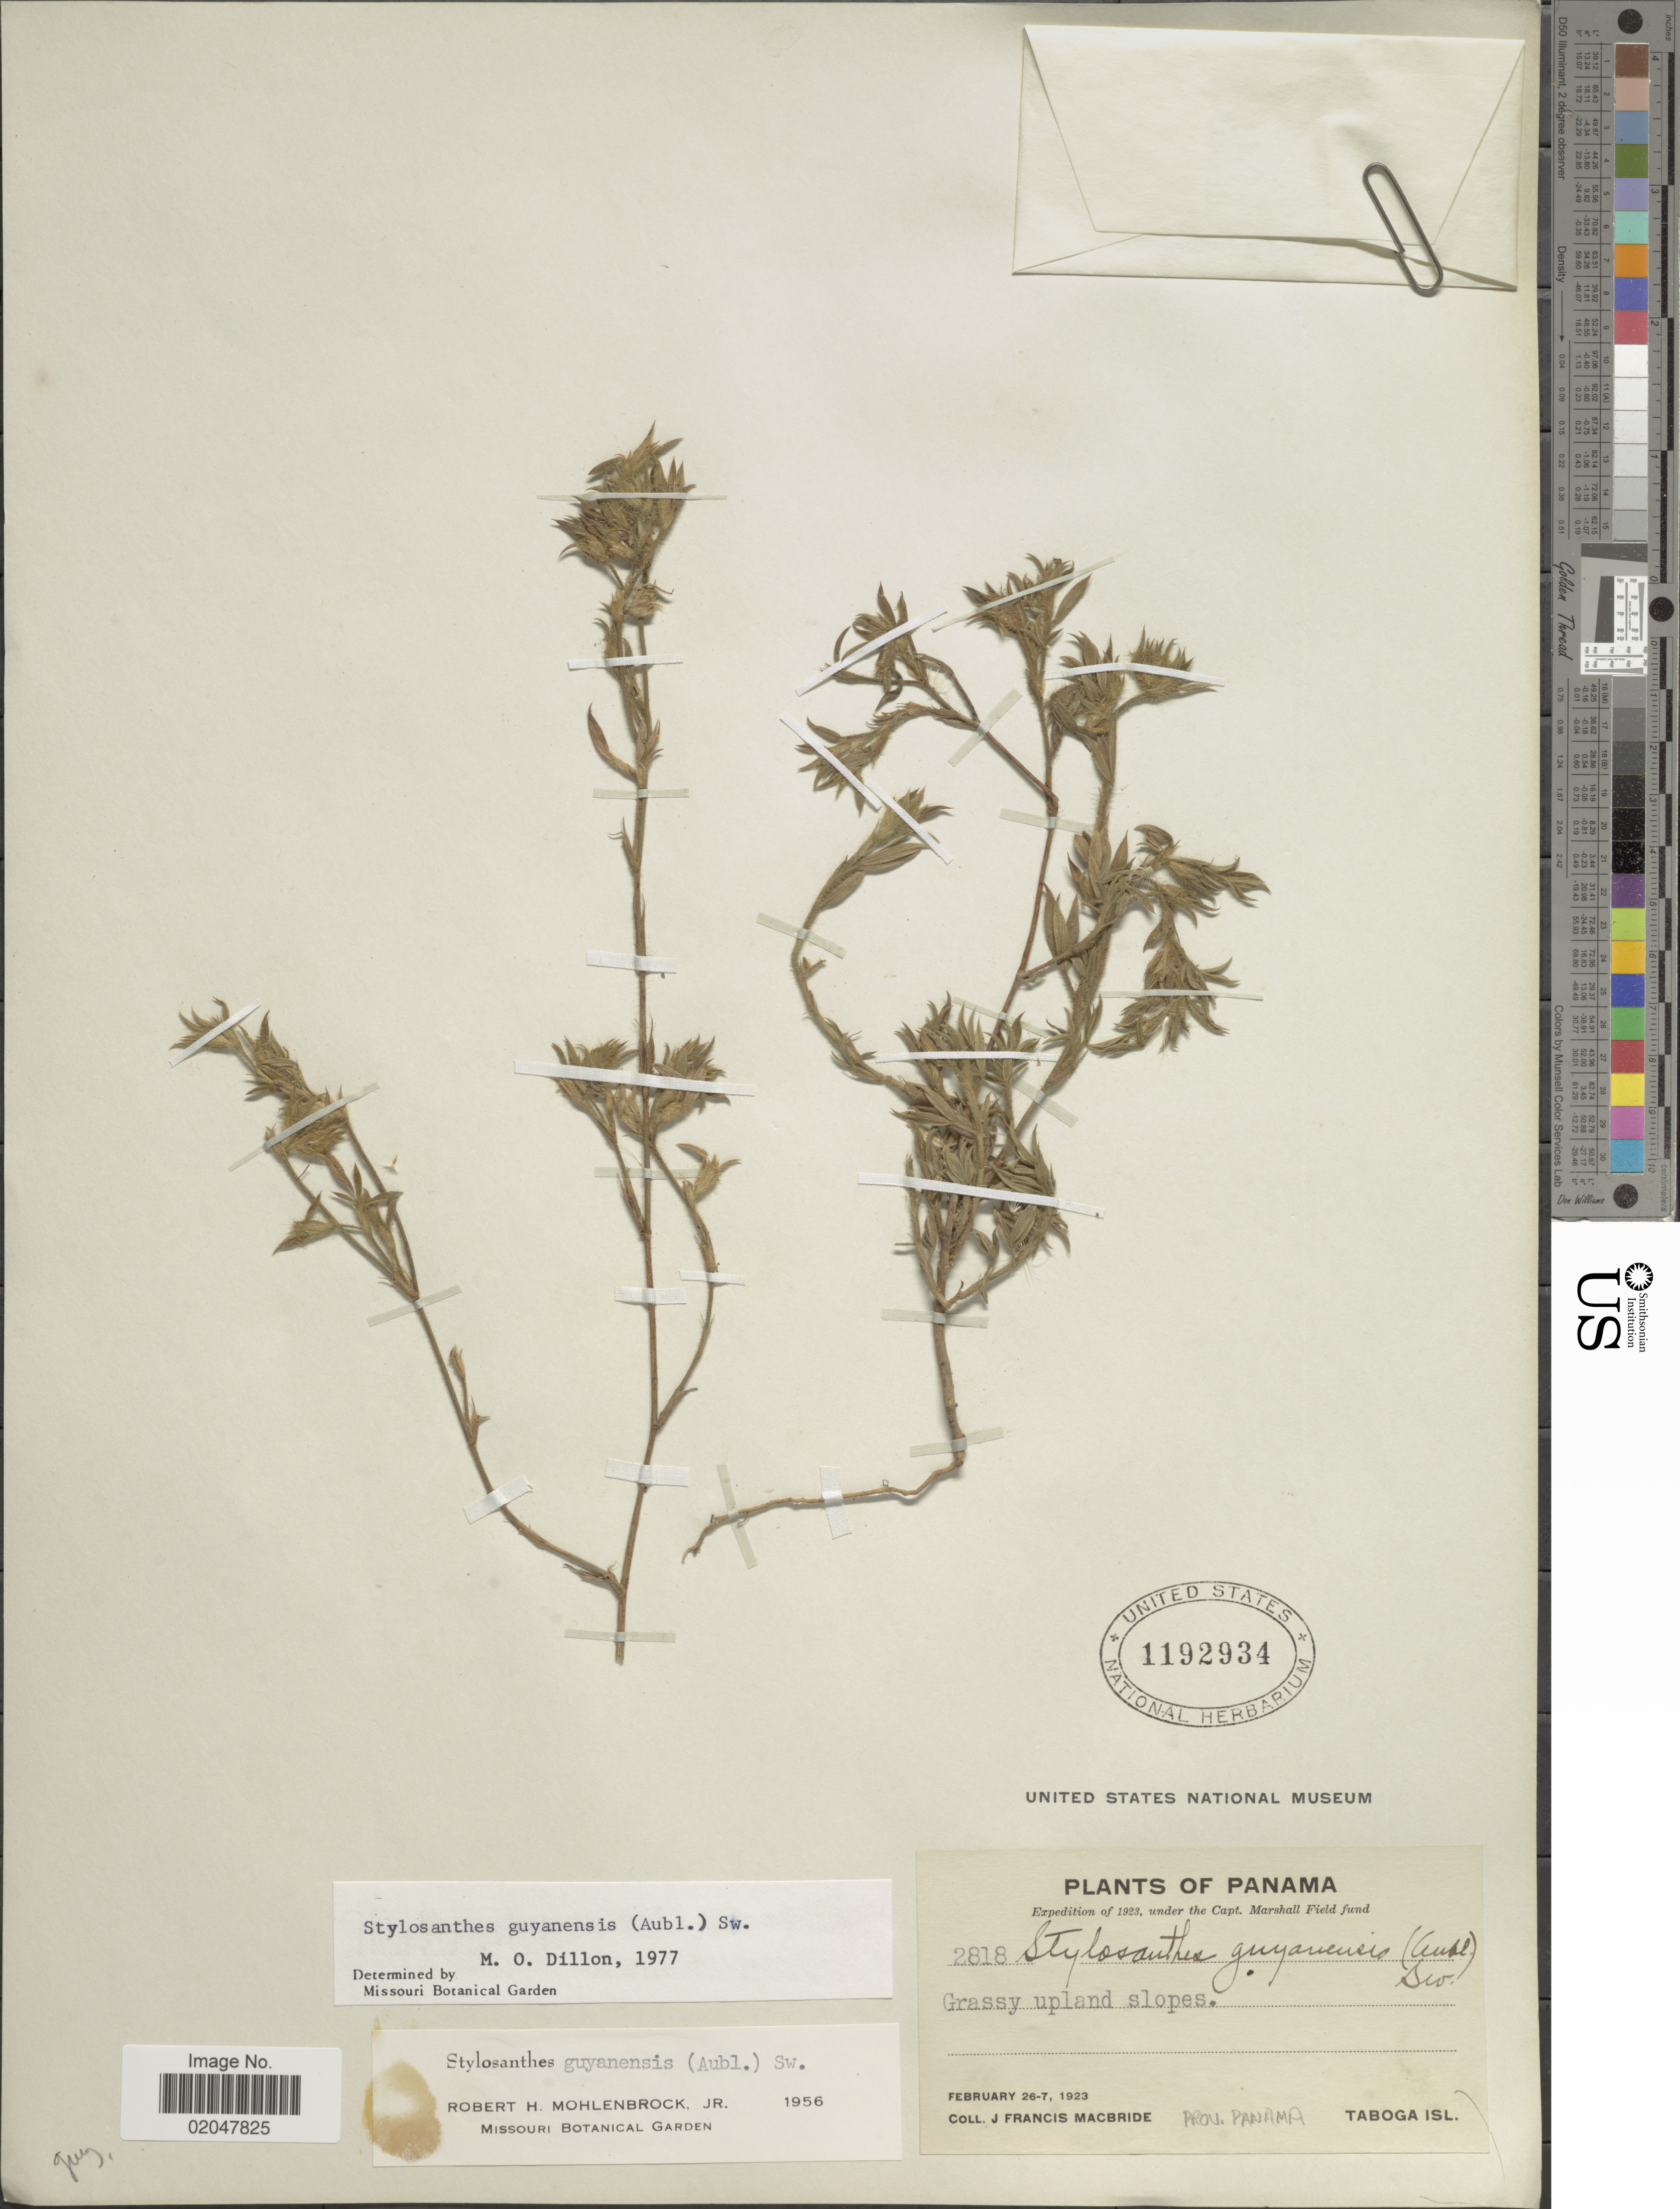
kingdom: Plantae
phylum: Tracheophyta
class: Magnoliopsida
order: Fabales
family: Fabaceae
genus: Stylosanthes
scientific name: Stylosanthes guianensis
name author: (Aubl.) Sw.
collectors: J. F. Macbride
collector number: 2818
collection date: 1923-02-07/1923-02-26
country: Panama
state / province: Panamá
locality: Taboga Isl.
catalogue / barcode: US 1192934